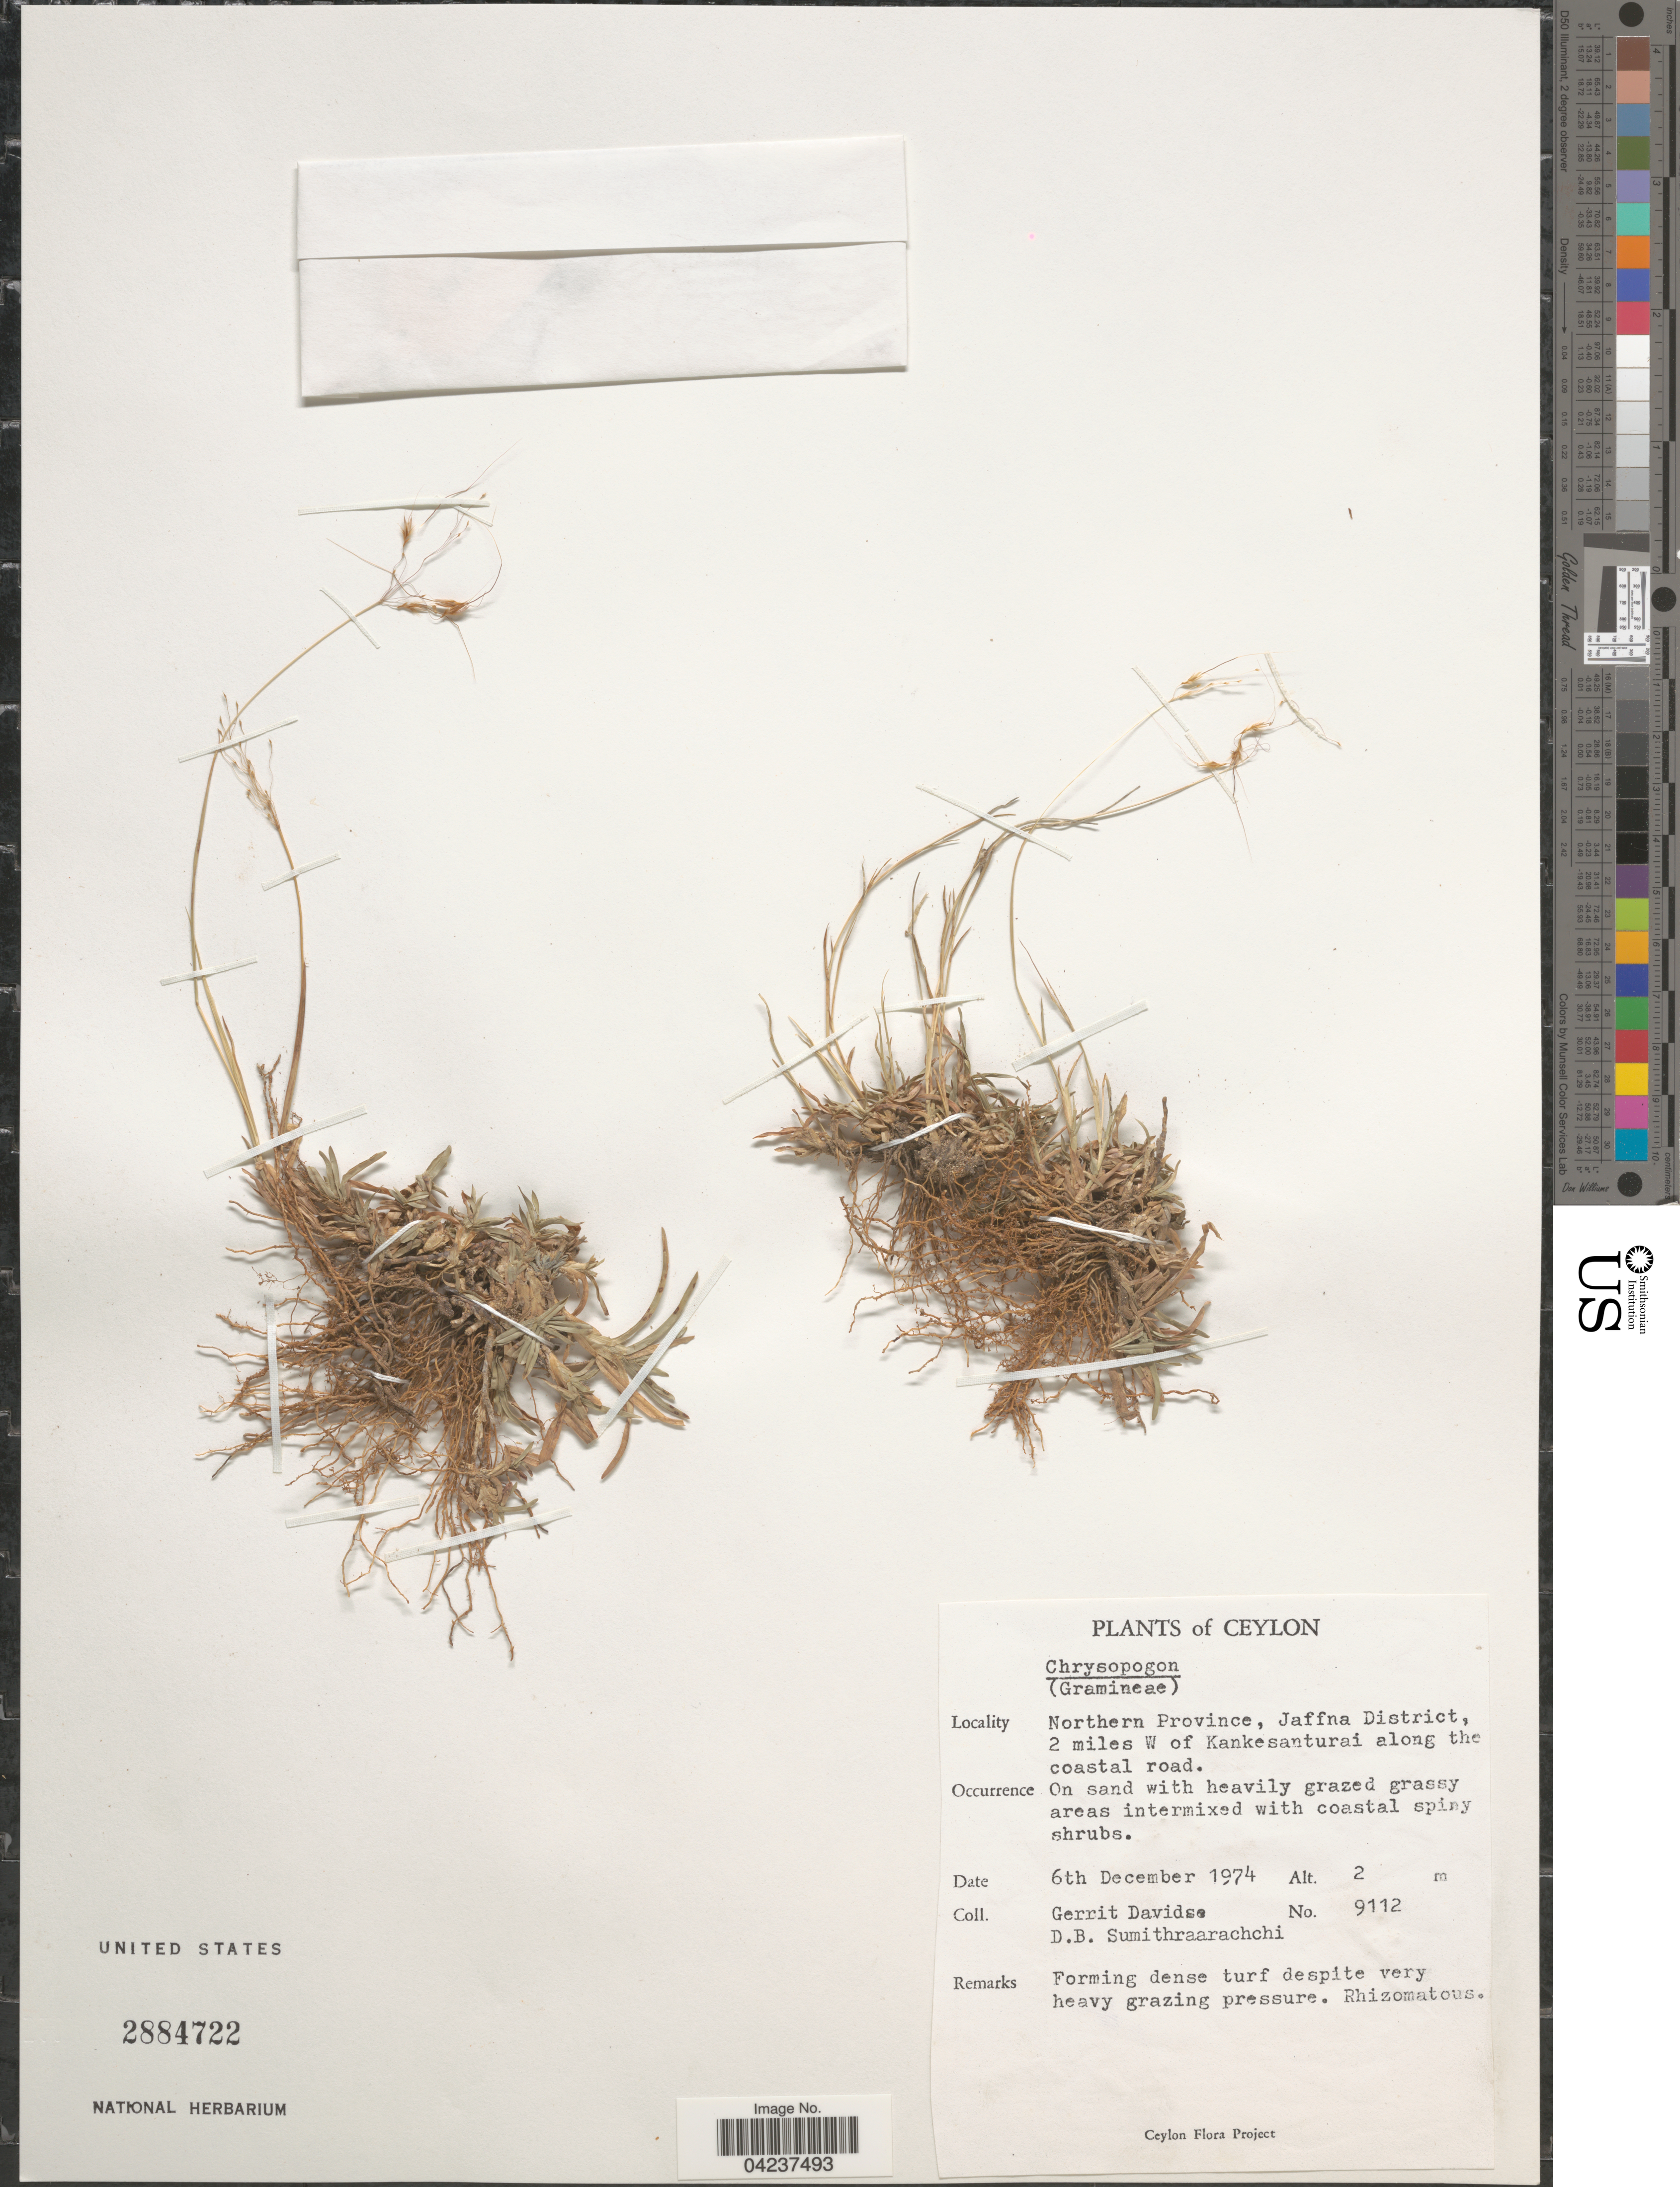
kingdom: Plantae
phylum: Tracheophyta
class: Liliopsida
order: Poales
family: Poaceae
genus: Chrysopogon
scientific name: Chrysopogon sp.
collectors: G. Davidse & D. B. Sumithraarachchi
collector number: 9112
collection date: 1974-12-06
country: Sri Lanka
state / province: Northern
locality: Ceylon. Jaffna District, 2 miles W of Kankesanturai along the coastal road.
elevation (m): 2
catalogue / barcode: US 2884722